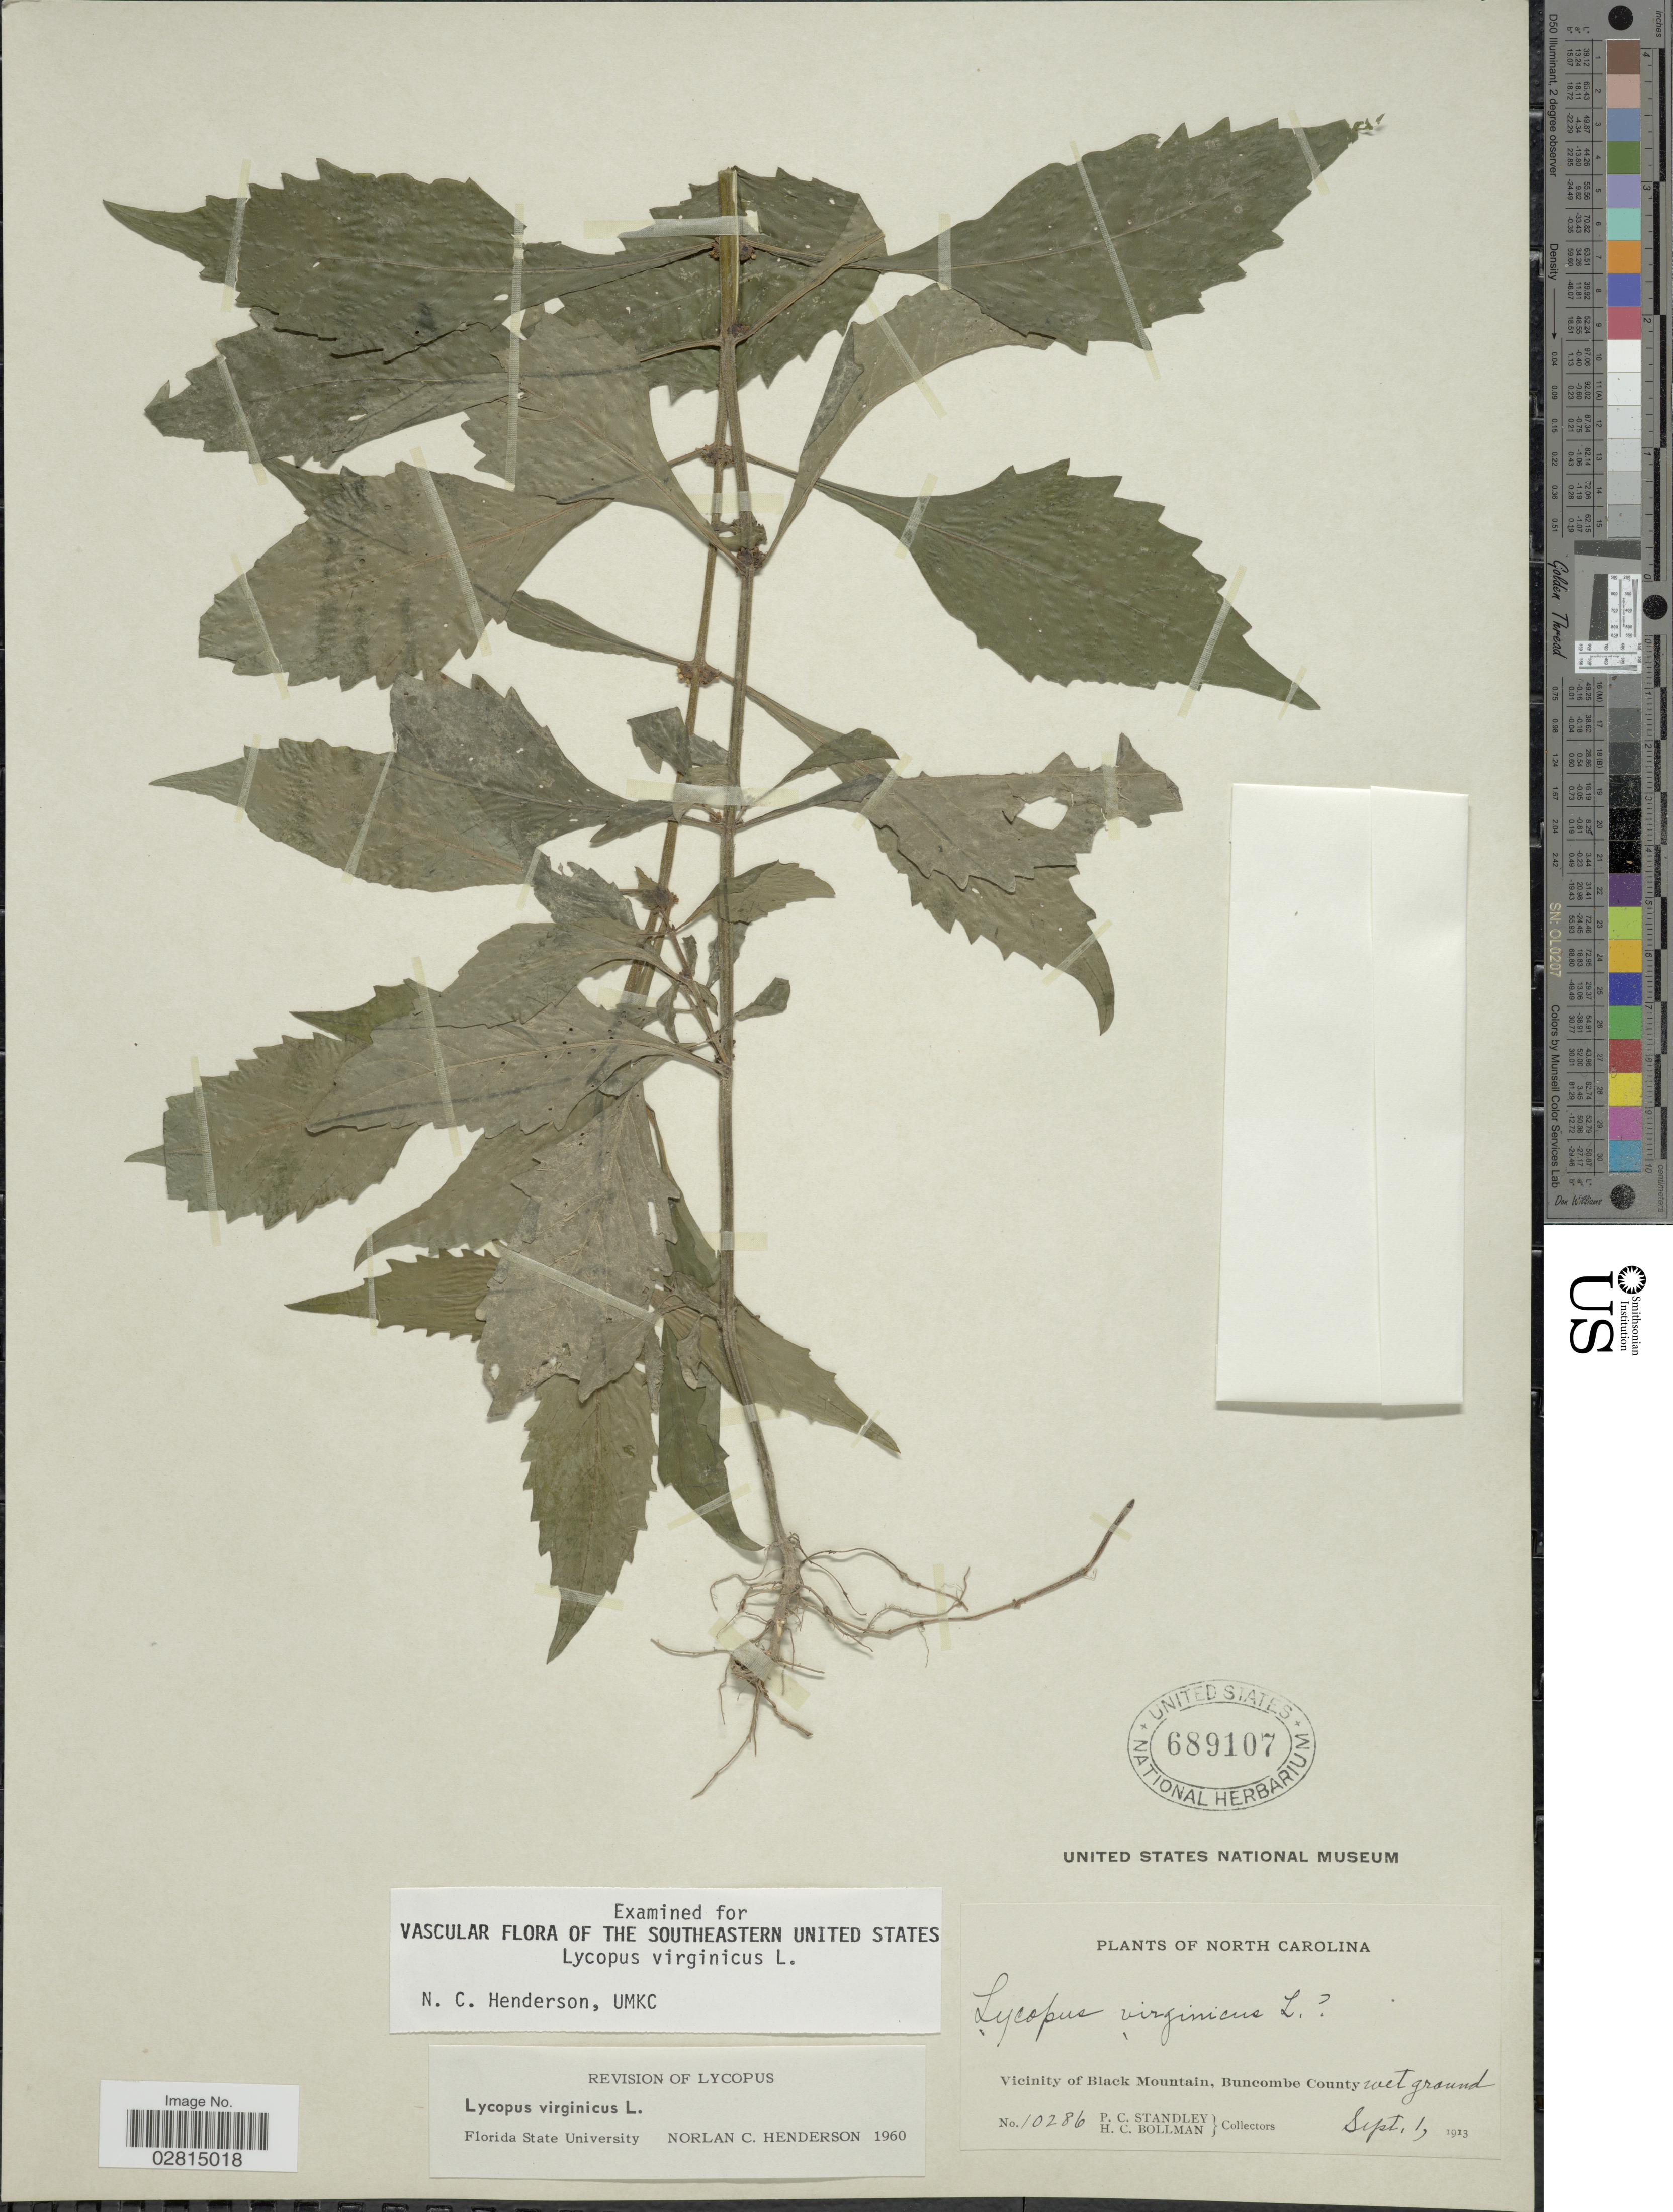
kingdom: Plantae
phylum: Tracheophyta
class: Magnoliopsida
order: Lamiales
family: Lamiaceae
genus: Lycopus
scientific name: Lycopus virginicus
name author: L.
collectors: P. C. Standley & H. C. Bollman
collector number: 10286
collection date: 1913-09-01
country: United States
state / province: North Carolina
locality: Vicinity of Black Mountain, Buncombe County.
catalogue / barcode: US 689107